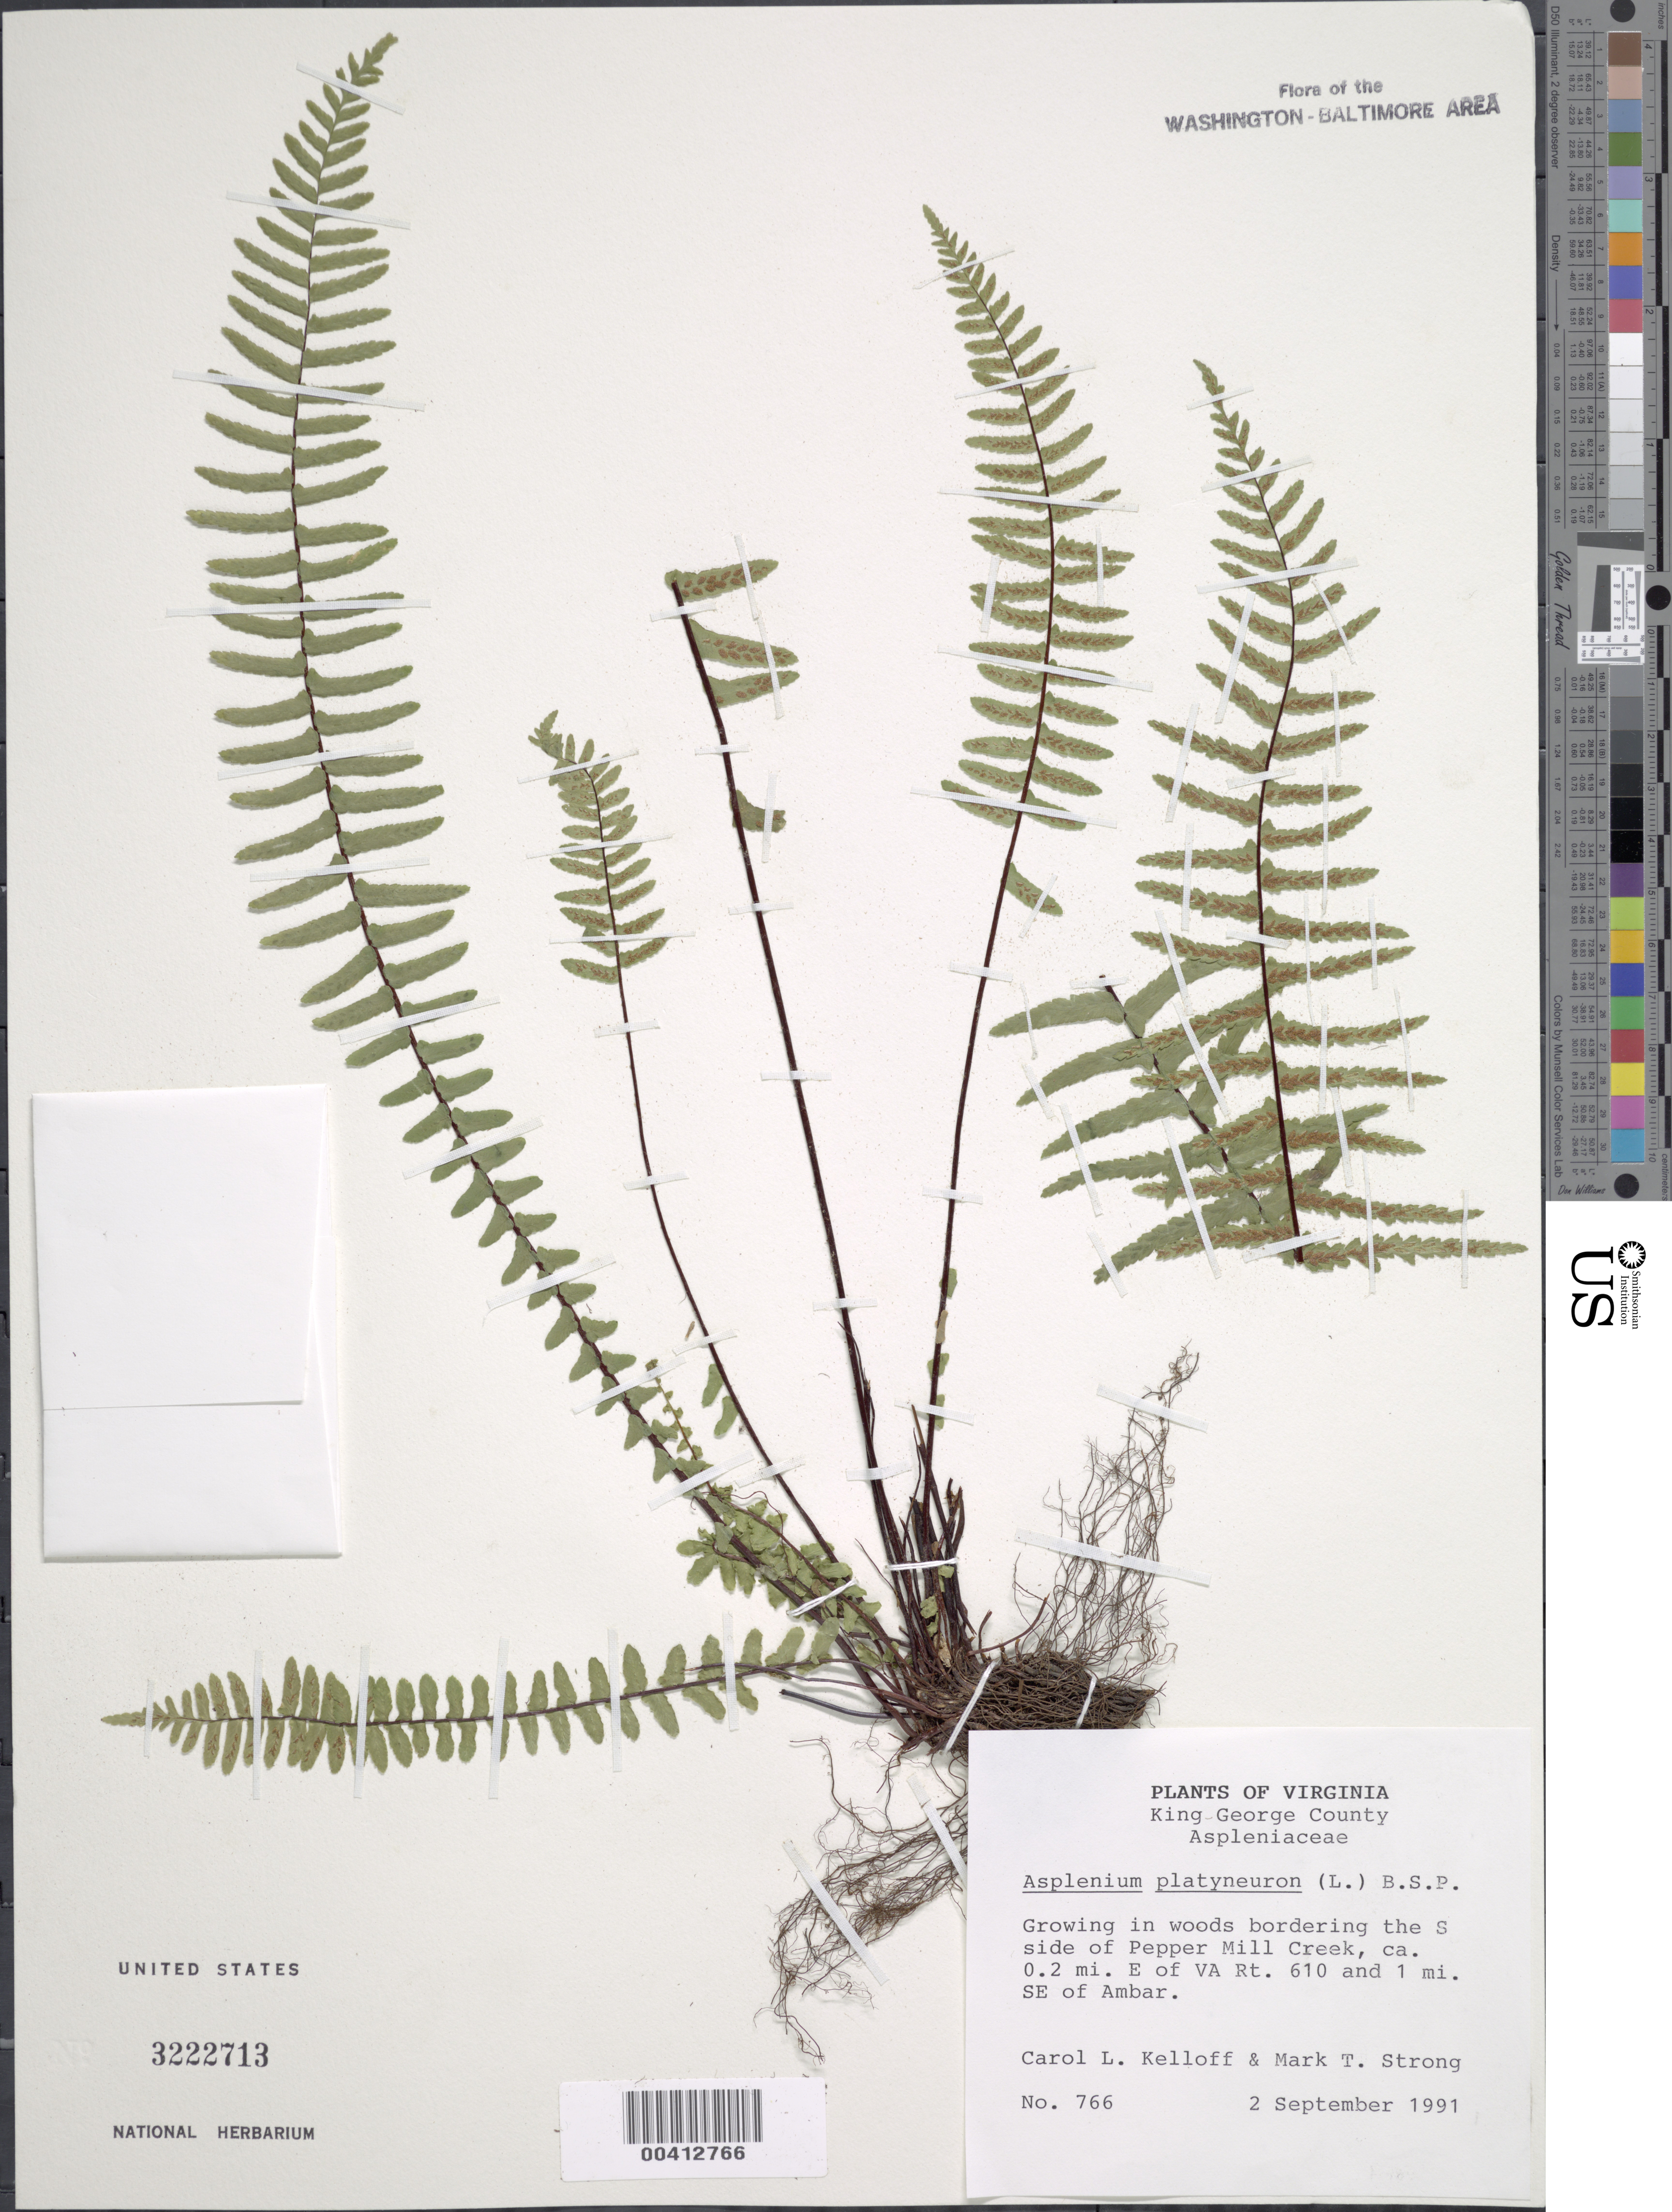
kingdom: Plantae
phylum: Tracheophyta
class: Polypodiopsida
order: Polypodiales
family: Aspleniaceae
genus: Asplenium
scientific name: Asplenium platyneuron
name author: (L.) Britton, Stearns & Poggenb.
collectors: C. L. Kelloff & M. T. Strong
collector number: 766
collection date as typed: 02 Sep 1991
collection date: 1991-09-02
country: United States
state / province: Virginia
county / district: King George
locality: SE of Ambar, E of VA Rt. 610, S of Pepper Mill Creek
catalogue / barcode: US 3222713